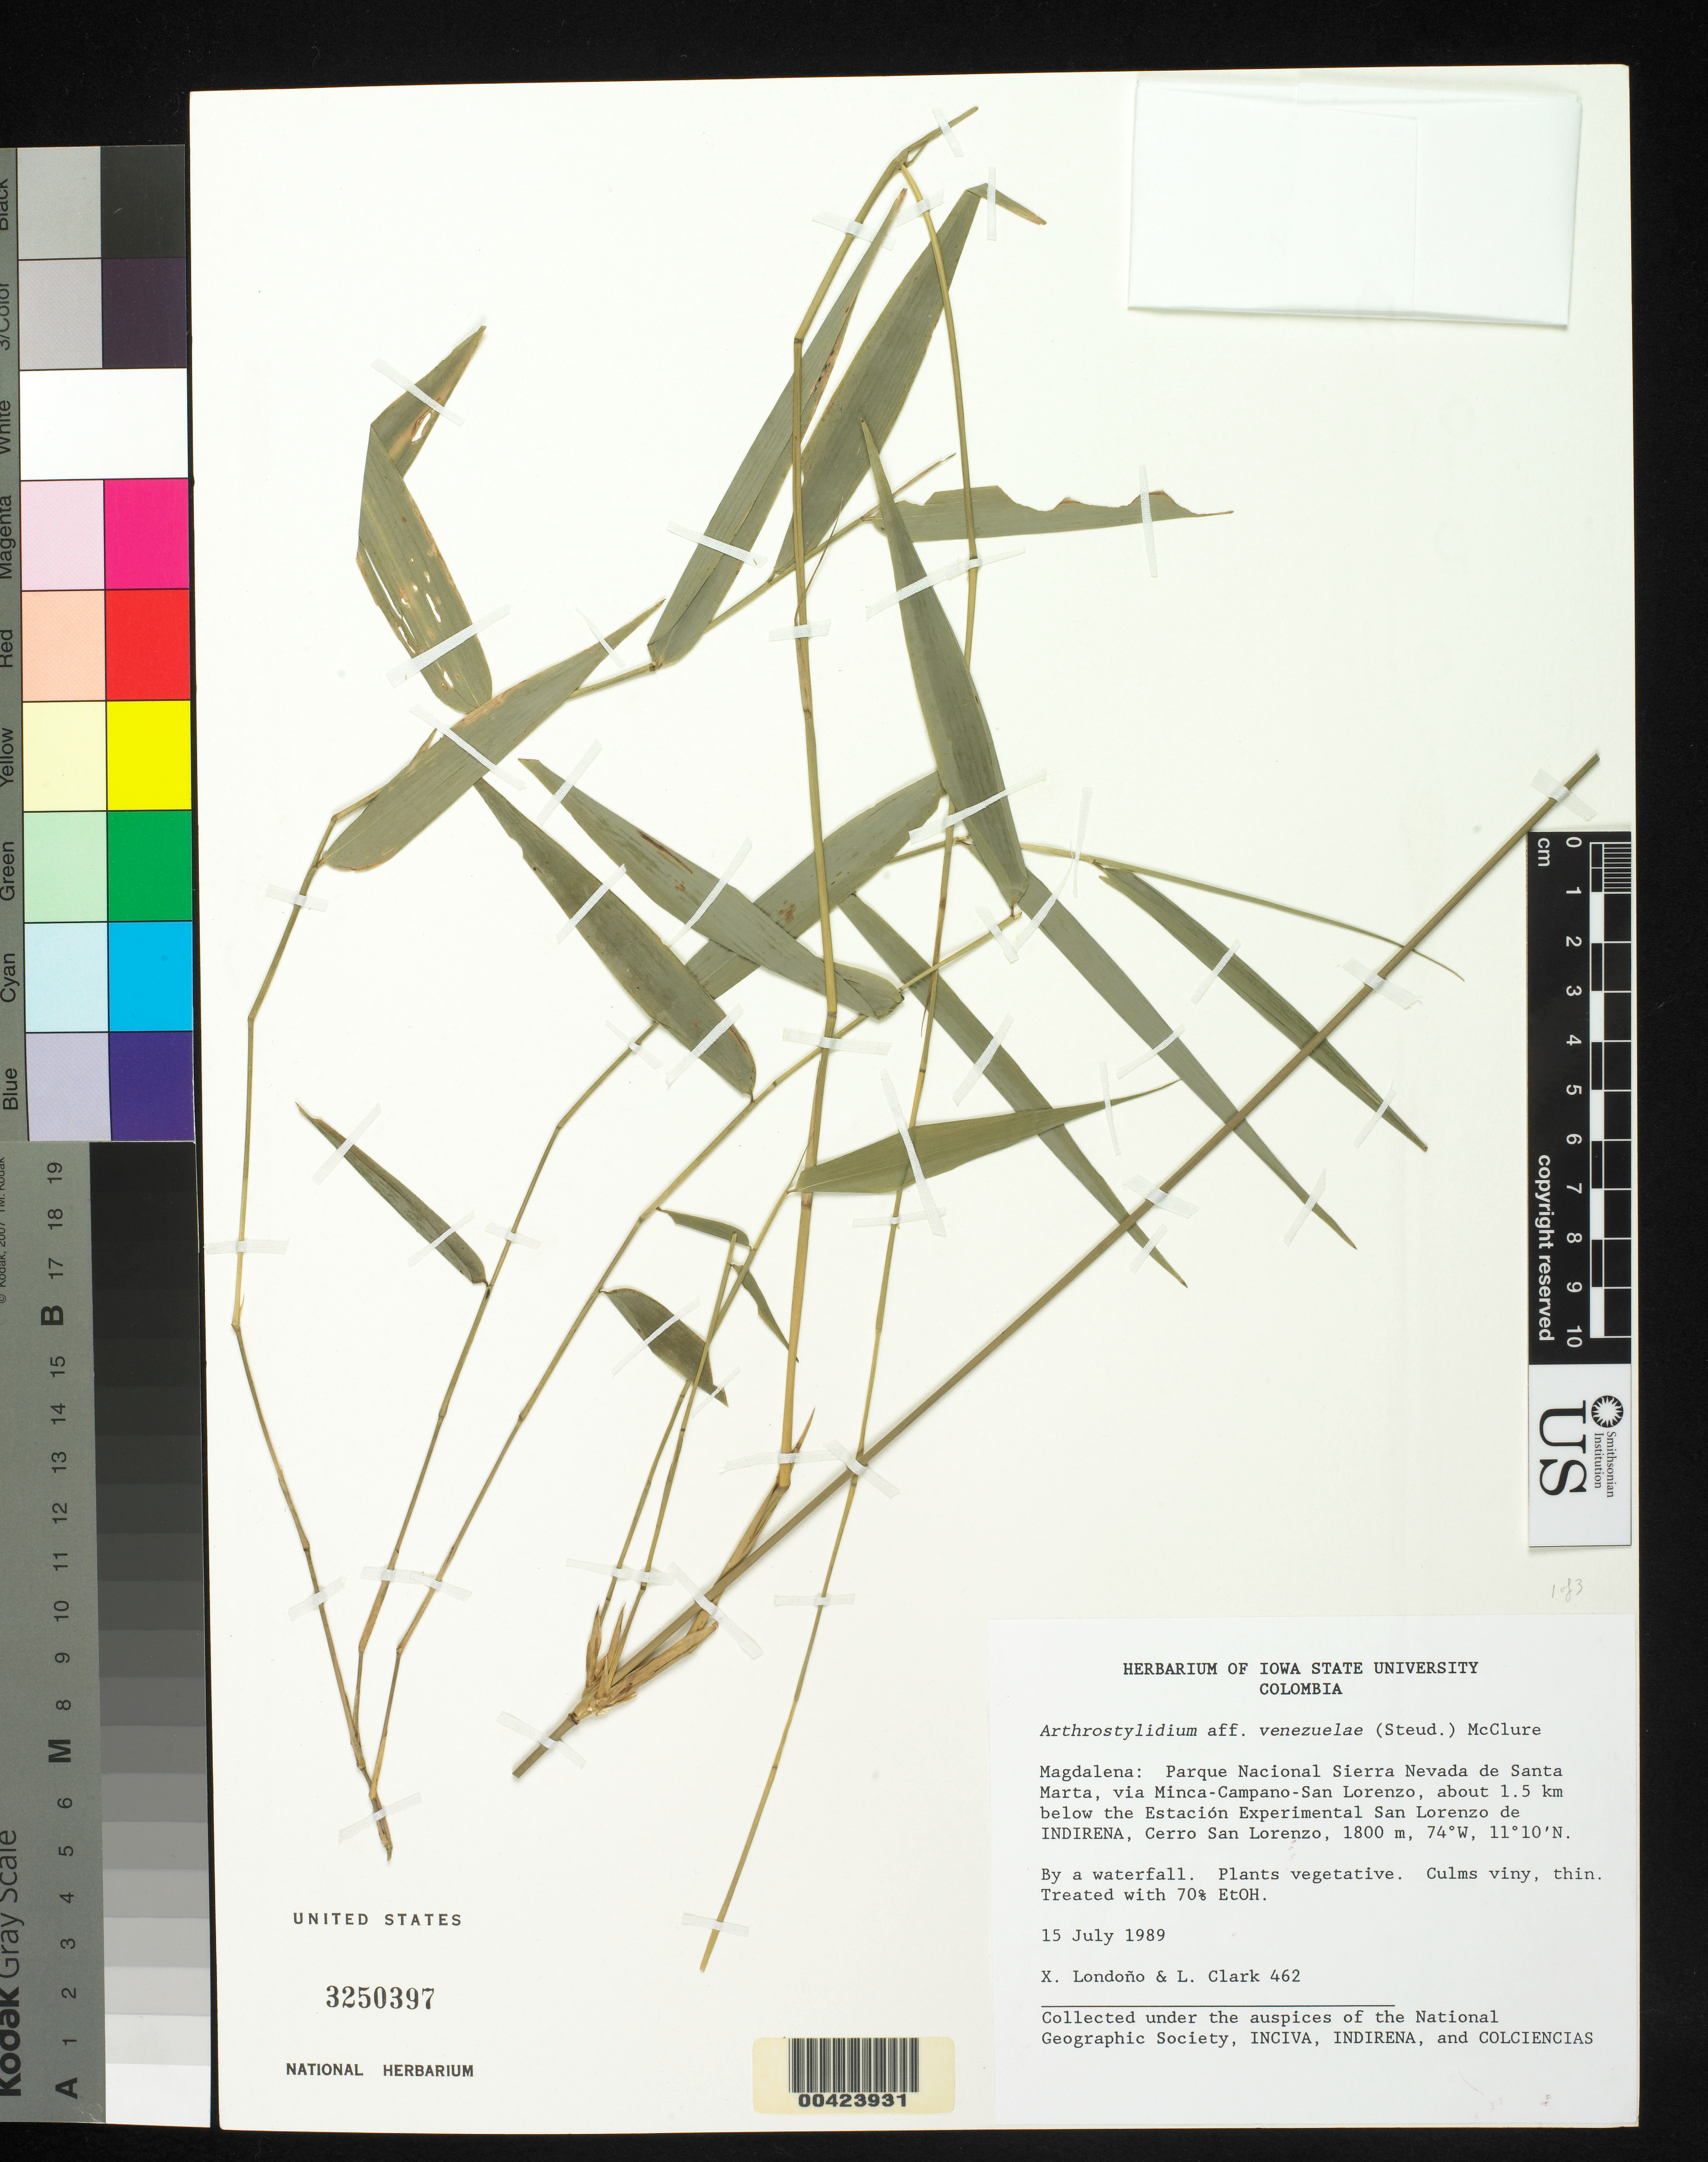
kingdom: Plantae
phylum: Tracheophyta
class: Liliopsida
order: Poales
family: Poaceae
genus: Arthrostylidium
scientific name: Arthrostylidium venezuelae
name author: (Steud.) McClure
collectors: X. Londoño & L. G. Clark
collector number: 462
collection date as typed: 15 Jul 1989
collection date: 1989-07-15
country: Colombia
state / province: Magdalena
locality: Parque Nacional Sierra Nevada de Santa Marta; via minca - campano - San Lorenzo; Cerro San Lorenzo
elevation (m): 1800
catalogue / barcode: US 3250397